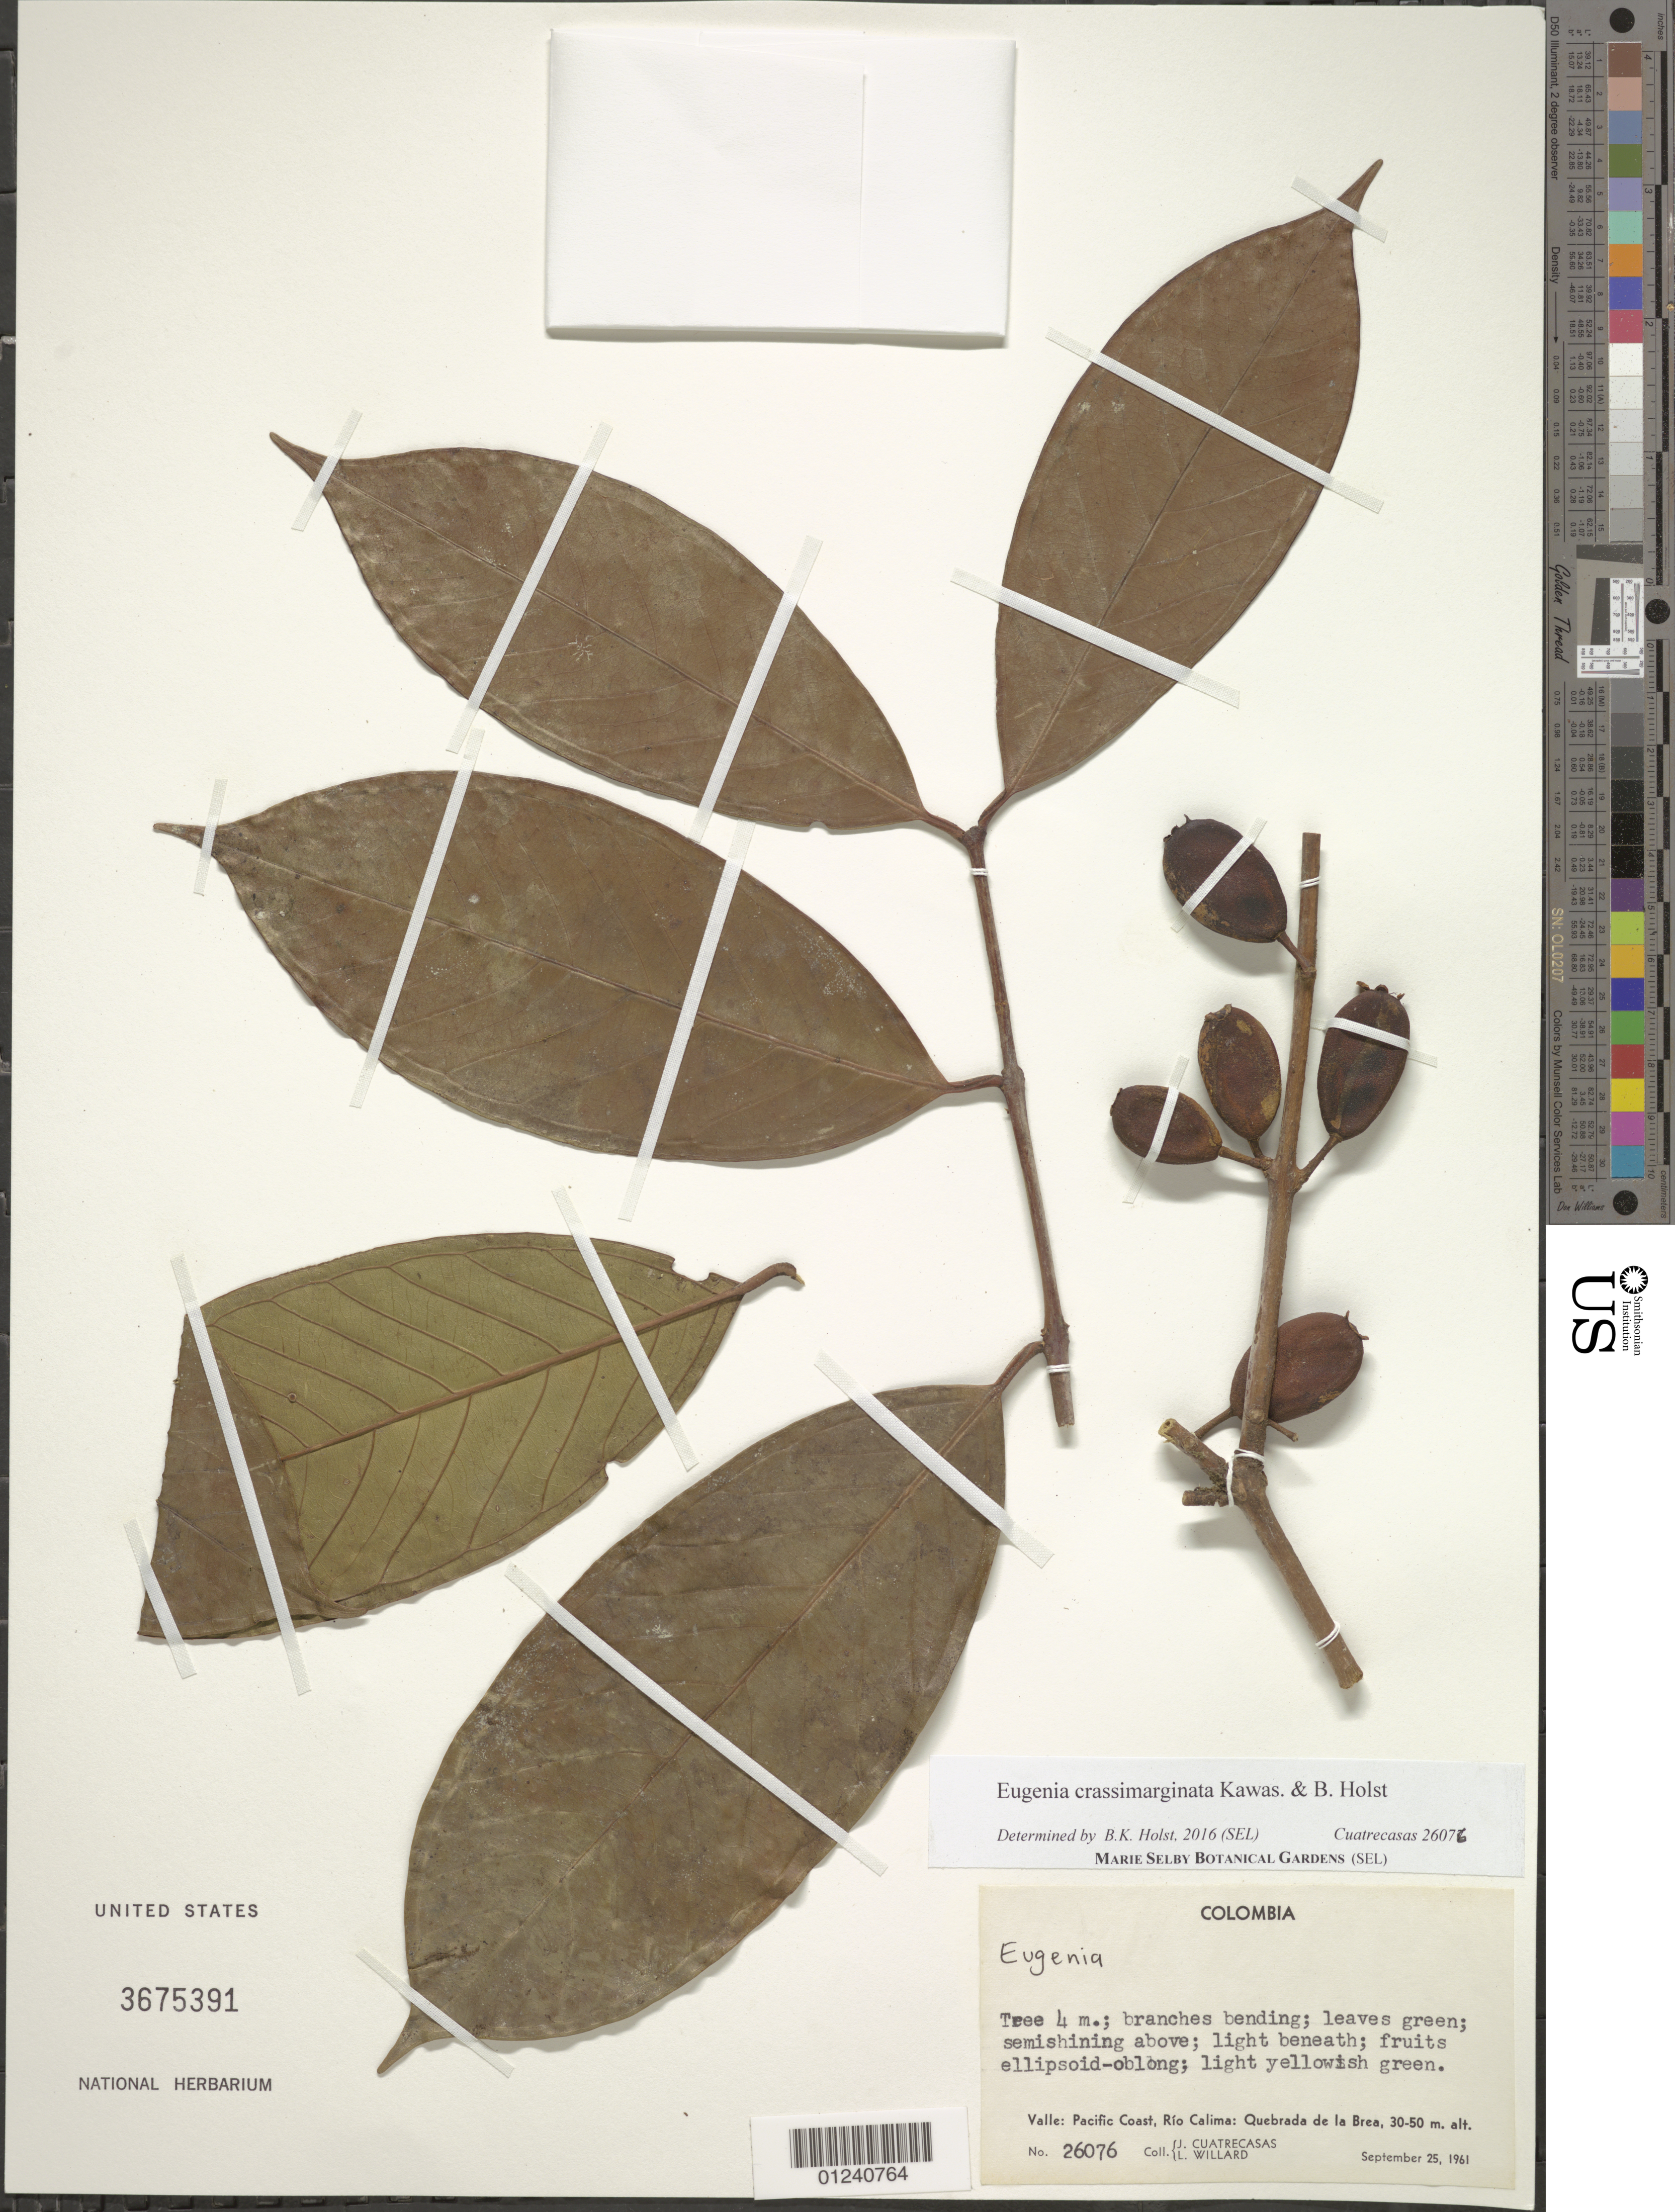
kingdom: Plantae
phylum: Tracheophyta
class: Magnoliopsida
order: Myrtales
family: Myrtaceae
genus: Eugenia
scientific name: Eugenia crassimarginata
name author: M.L. Kawas. & B. Holst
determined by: Holst, Bruce K.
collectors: J. Cuatrecasas & L. Willard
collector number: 26076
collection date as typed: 25 Sep 1961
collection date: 1961-09-25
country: Colombia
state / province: Valle del Cauca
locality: Pacific Coast, Rio Calima: Quebrada de la Brea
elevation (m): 30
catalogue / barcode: US 3675391